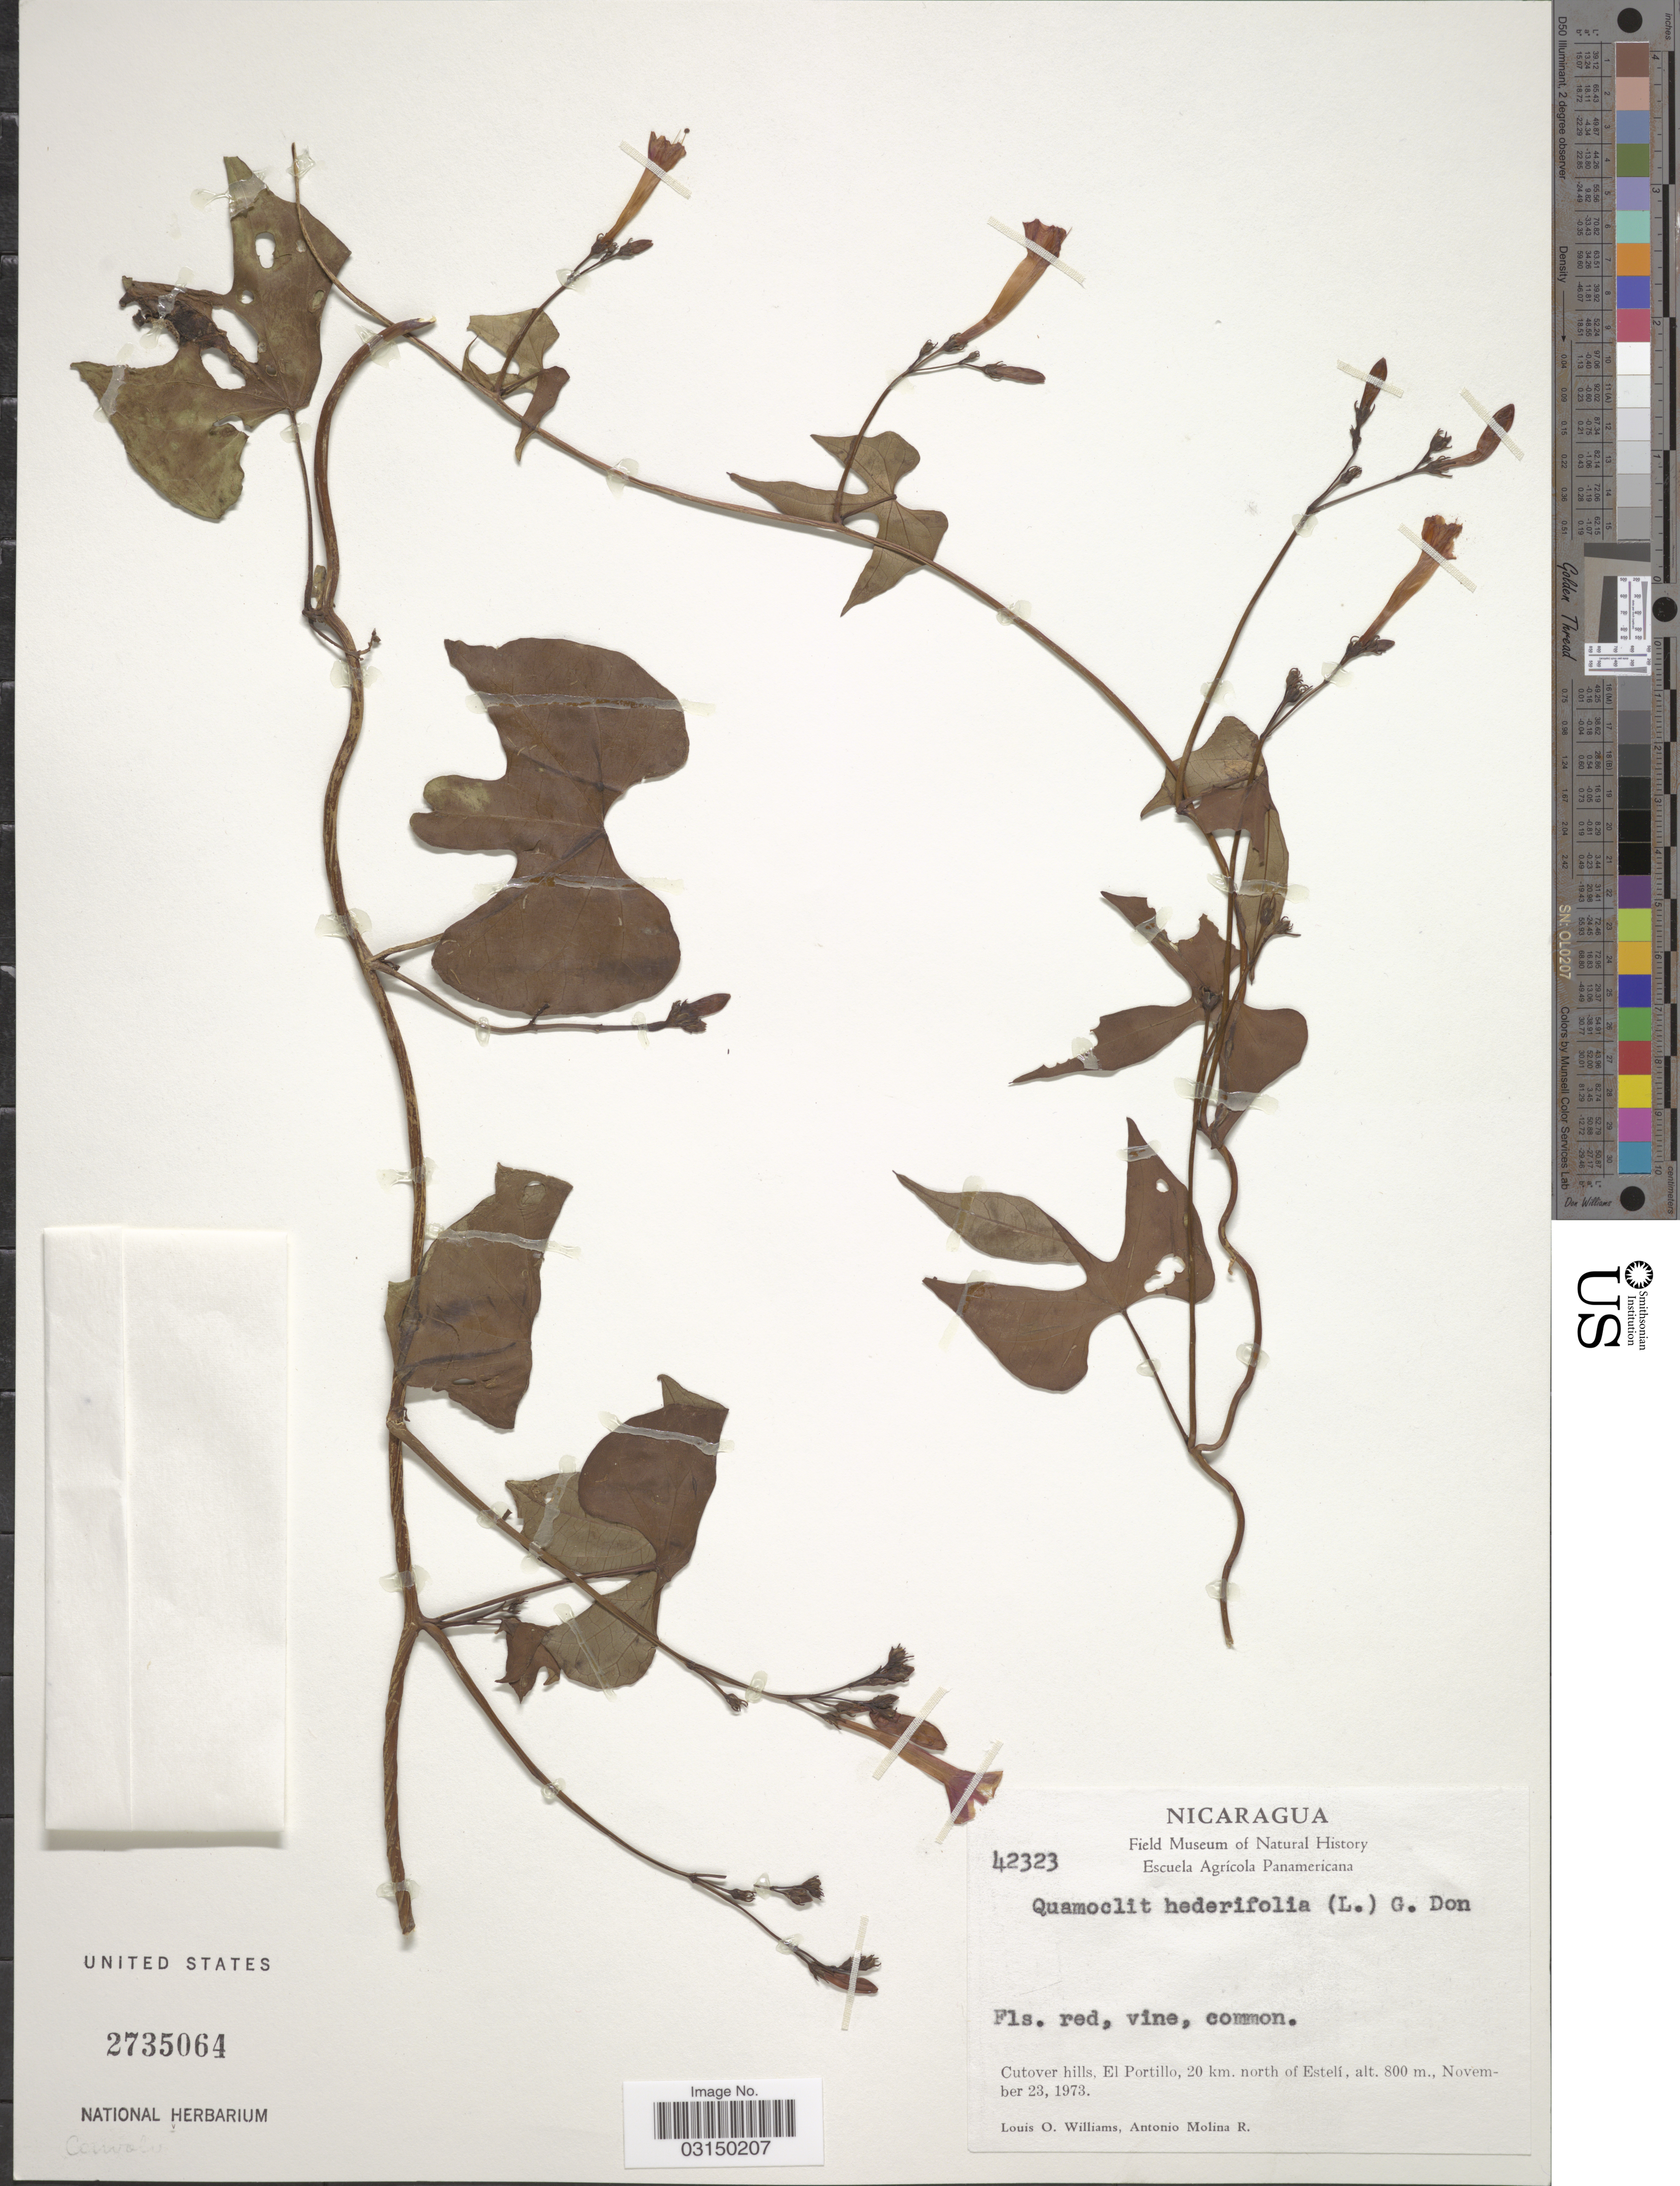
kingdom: Plantae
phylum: Tracheophyta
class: Magnoliopsida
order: Solanales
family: Convolvulaceae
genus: Ipomoea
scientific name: Ipomoea hederifolia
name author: L.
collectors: L. O. Williams & A. Molina R.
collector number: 42323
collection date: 1973-11-23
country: Nicaragua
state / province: Esteli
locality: Cutover hills, El Portillo, 20 km. north of Estelí.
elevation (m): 800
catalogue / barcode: US 2735064